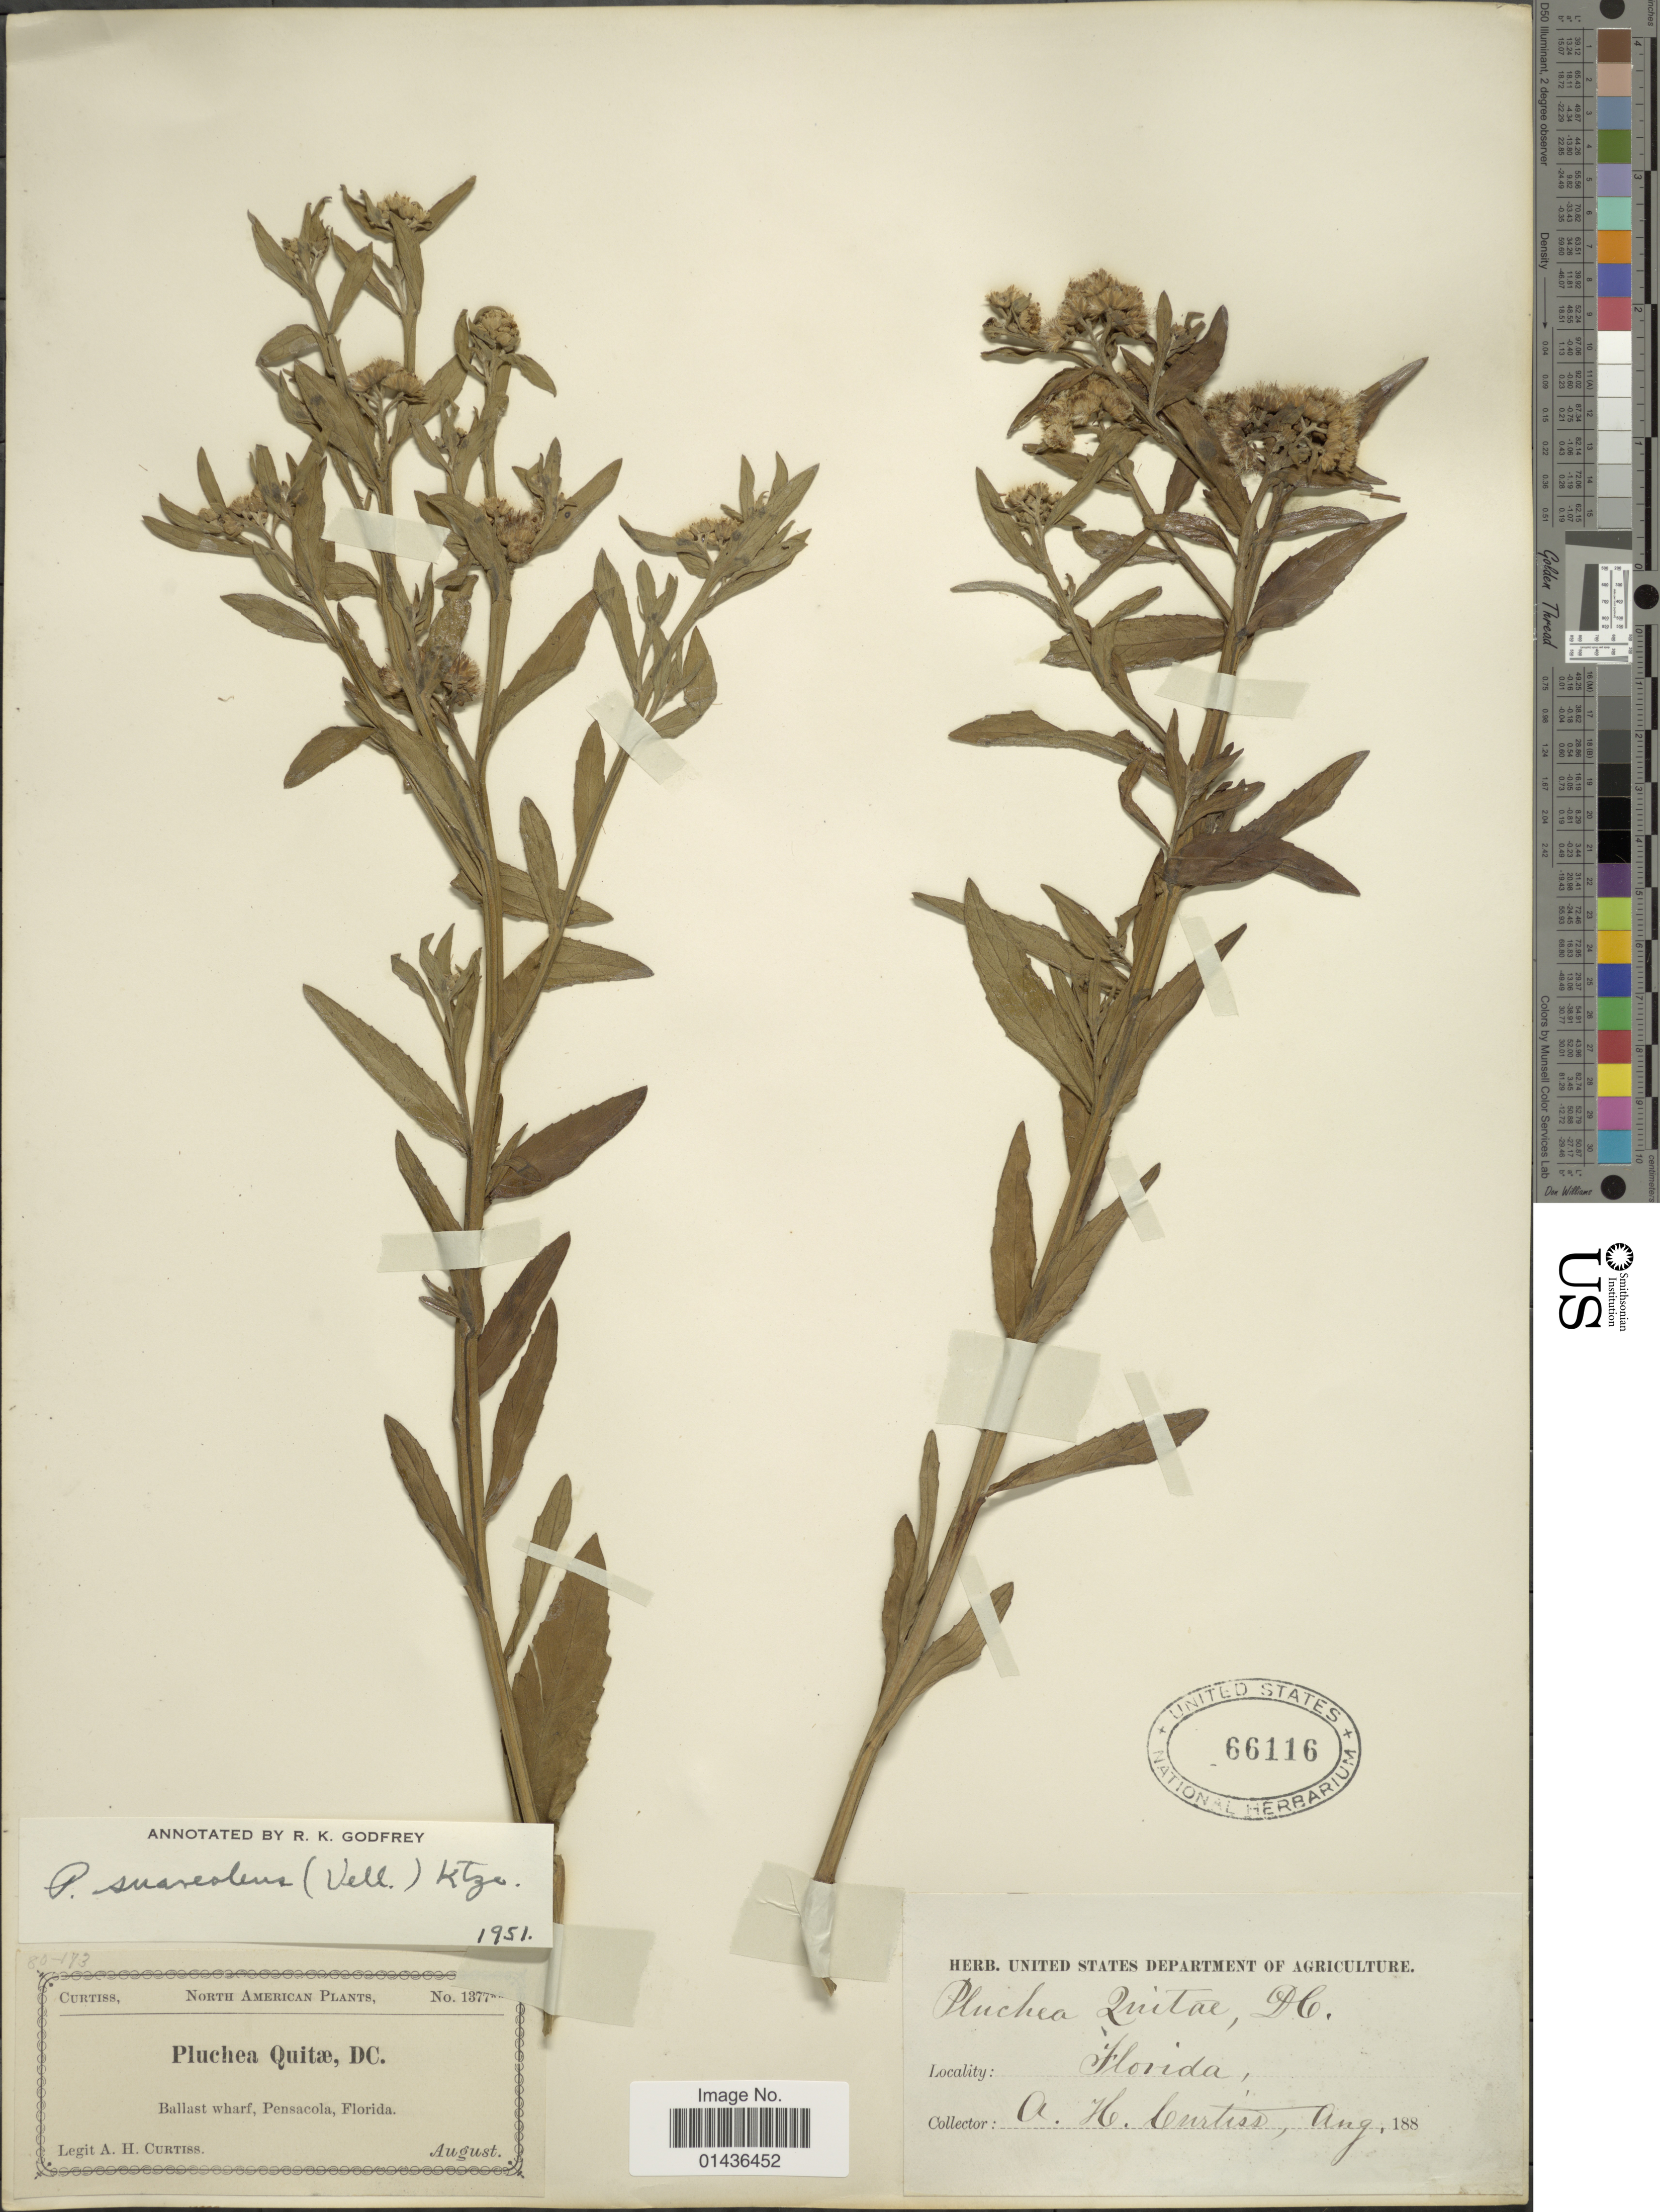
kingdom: Plantae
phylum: Tracheophyta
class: Magnoliopsida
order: Asterales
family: Asteraceae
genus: Pluchea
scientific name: Pluchea suaveolens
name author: (Vell.) Kuntze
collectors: A. H. Curtiss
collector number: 1377!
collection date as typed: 188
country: United States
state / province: Florida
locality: North America, Ballast wharf, Pensacola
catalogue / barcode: US 66116